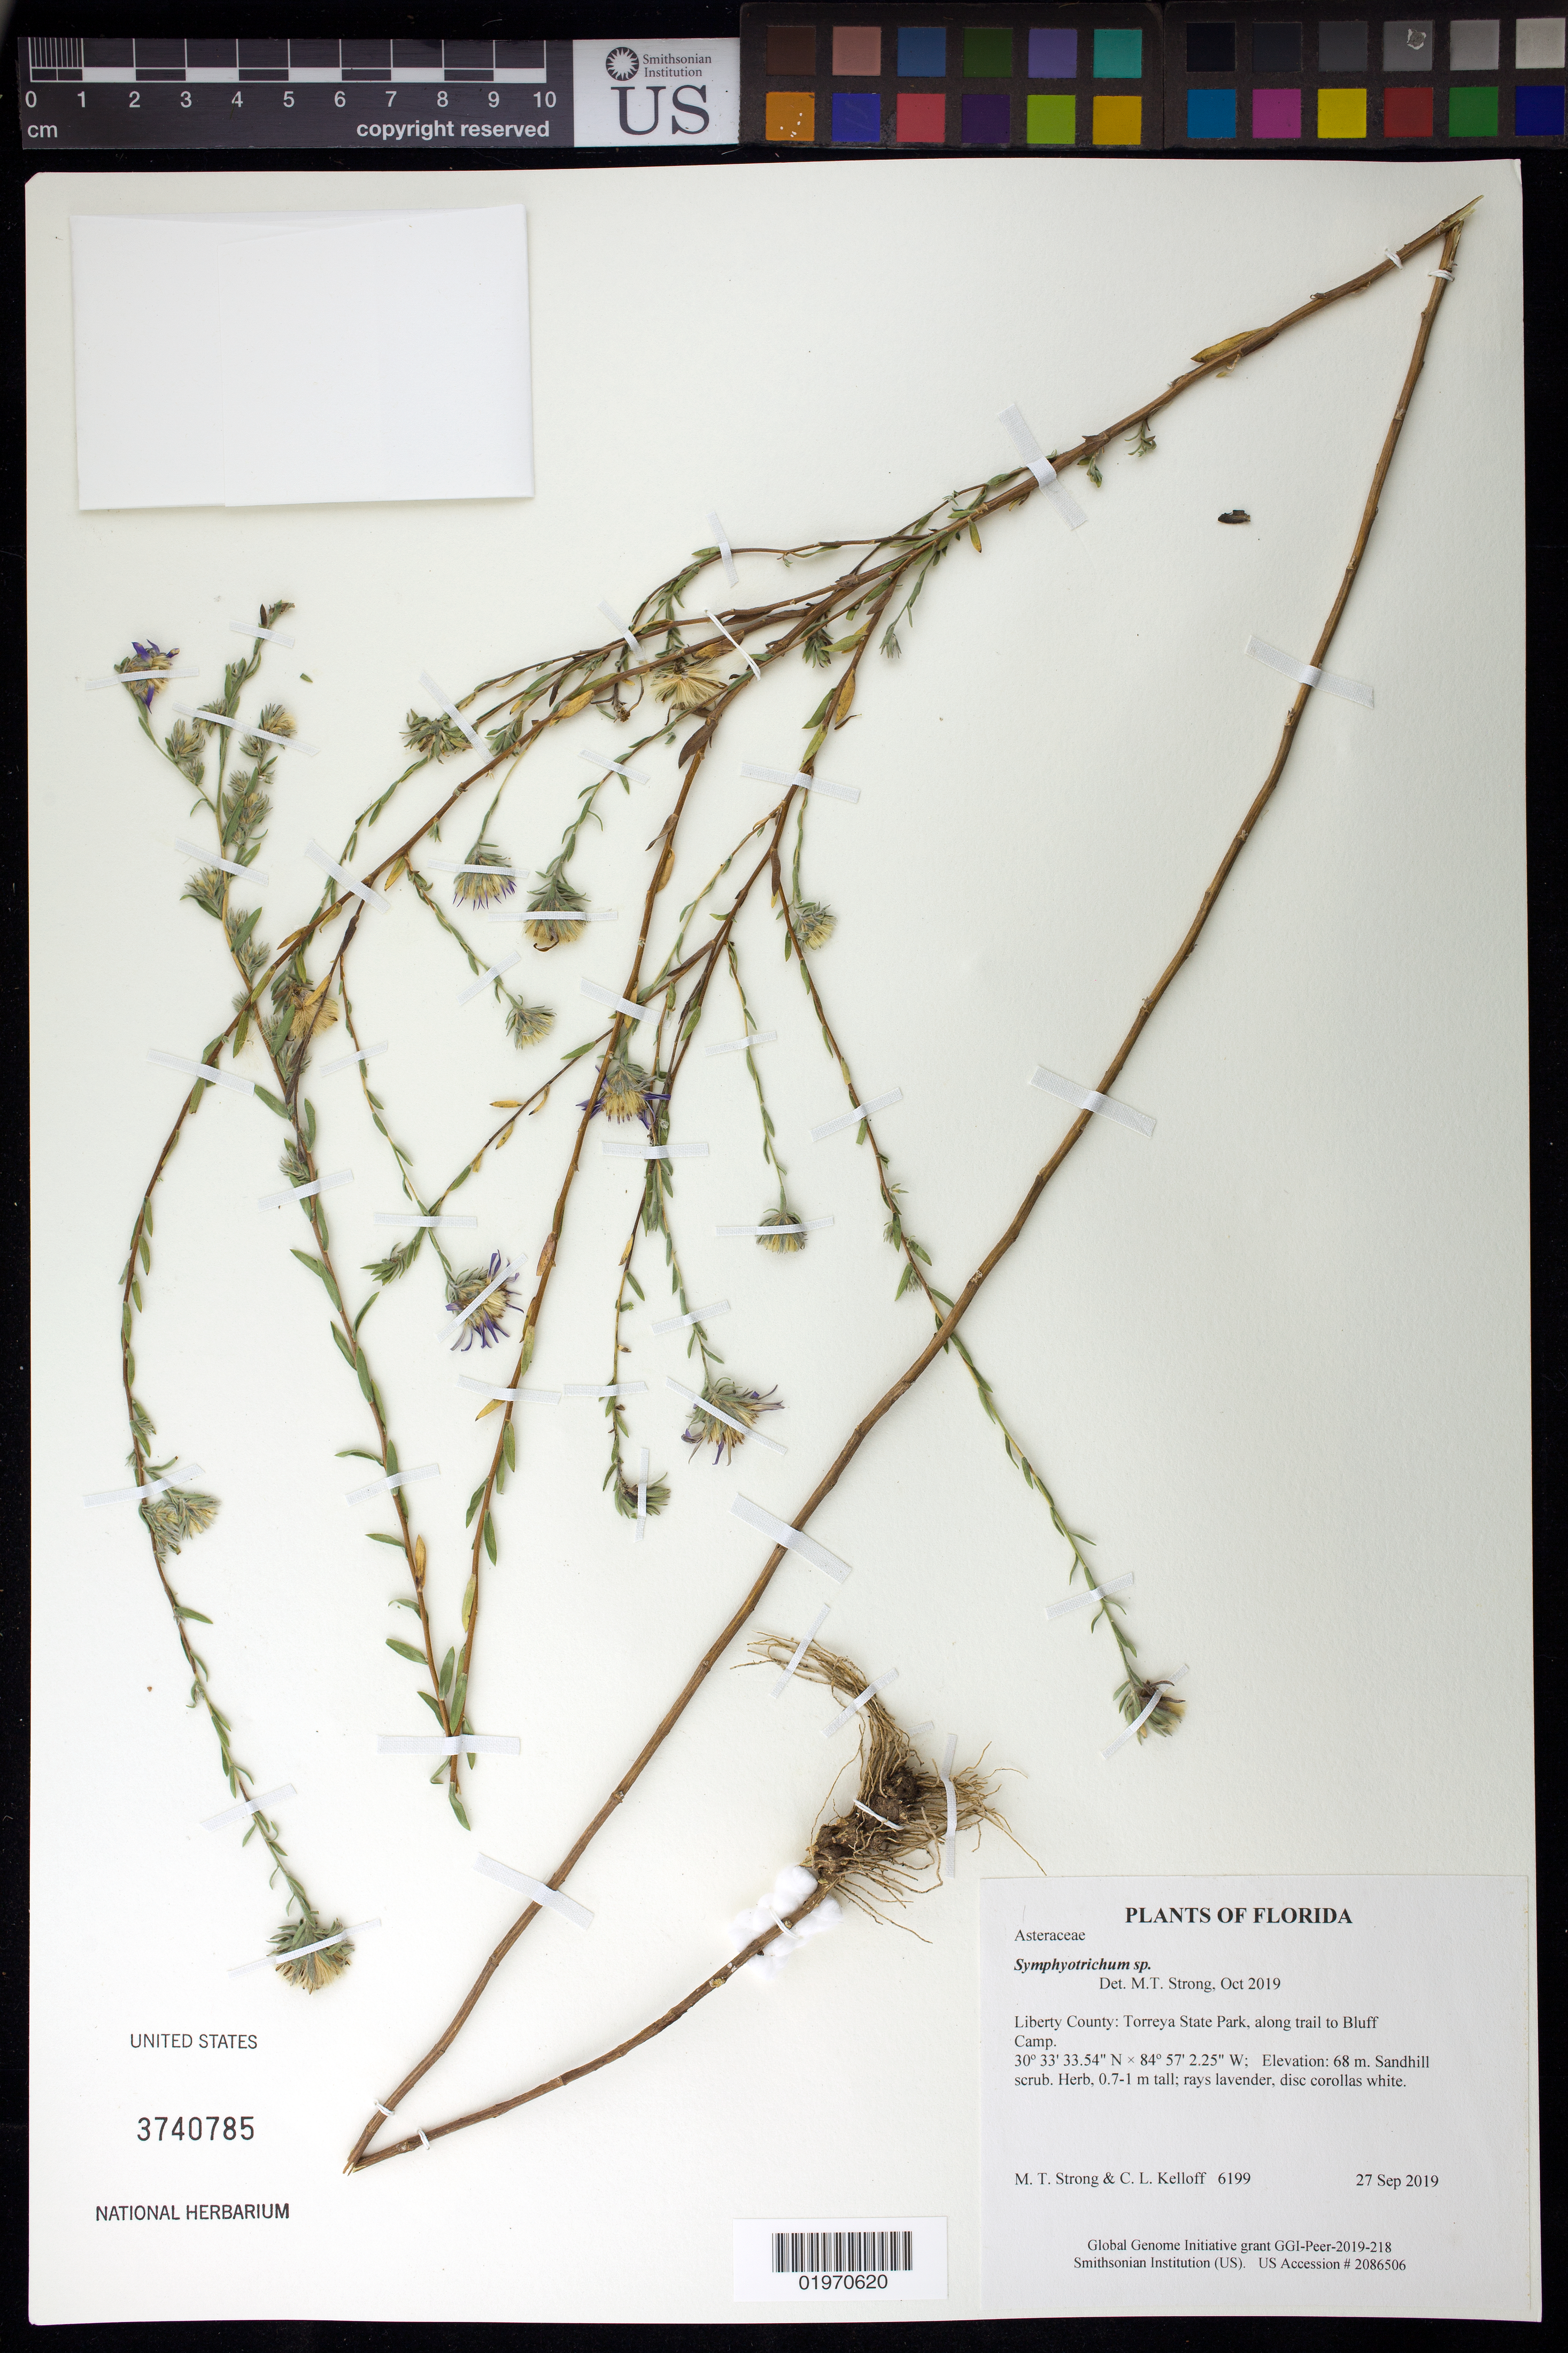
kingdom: Plantae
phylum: Tracheophyta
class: Magnoliopsida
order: Asterales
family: Asteraceae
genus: Symphyotrichum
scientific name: Symphyotrichum sp.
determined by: Strong, Mark T., (BOT), Smithsonian Institution - National Museum of Natural History (UNITED STATES)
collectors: M. T. Strong & C. L. Kelloff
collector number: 6199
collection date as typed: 27 Sep 2019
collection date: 2019-09-27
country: United States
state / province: Florida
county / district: Liberty County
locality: Torreya State Park, along trail to Bluff Camp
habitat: Sandhill scrub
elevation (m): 68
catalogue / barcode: US 3740785